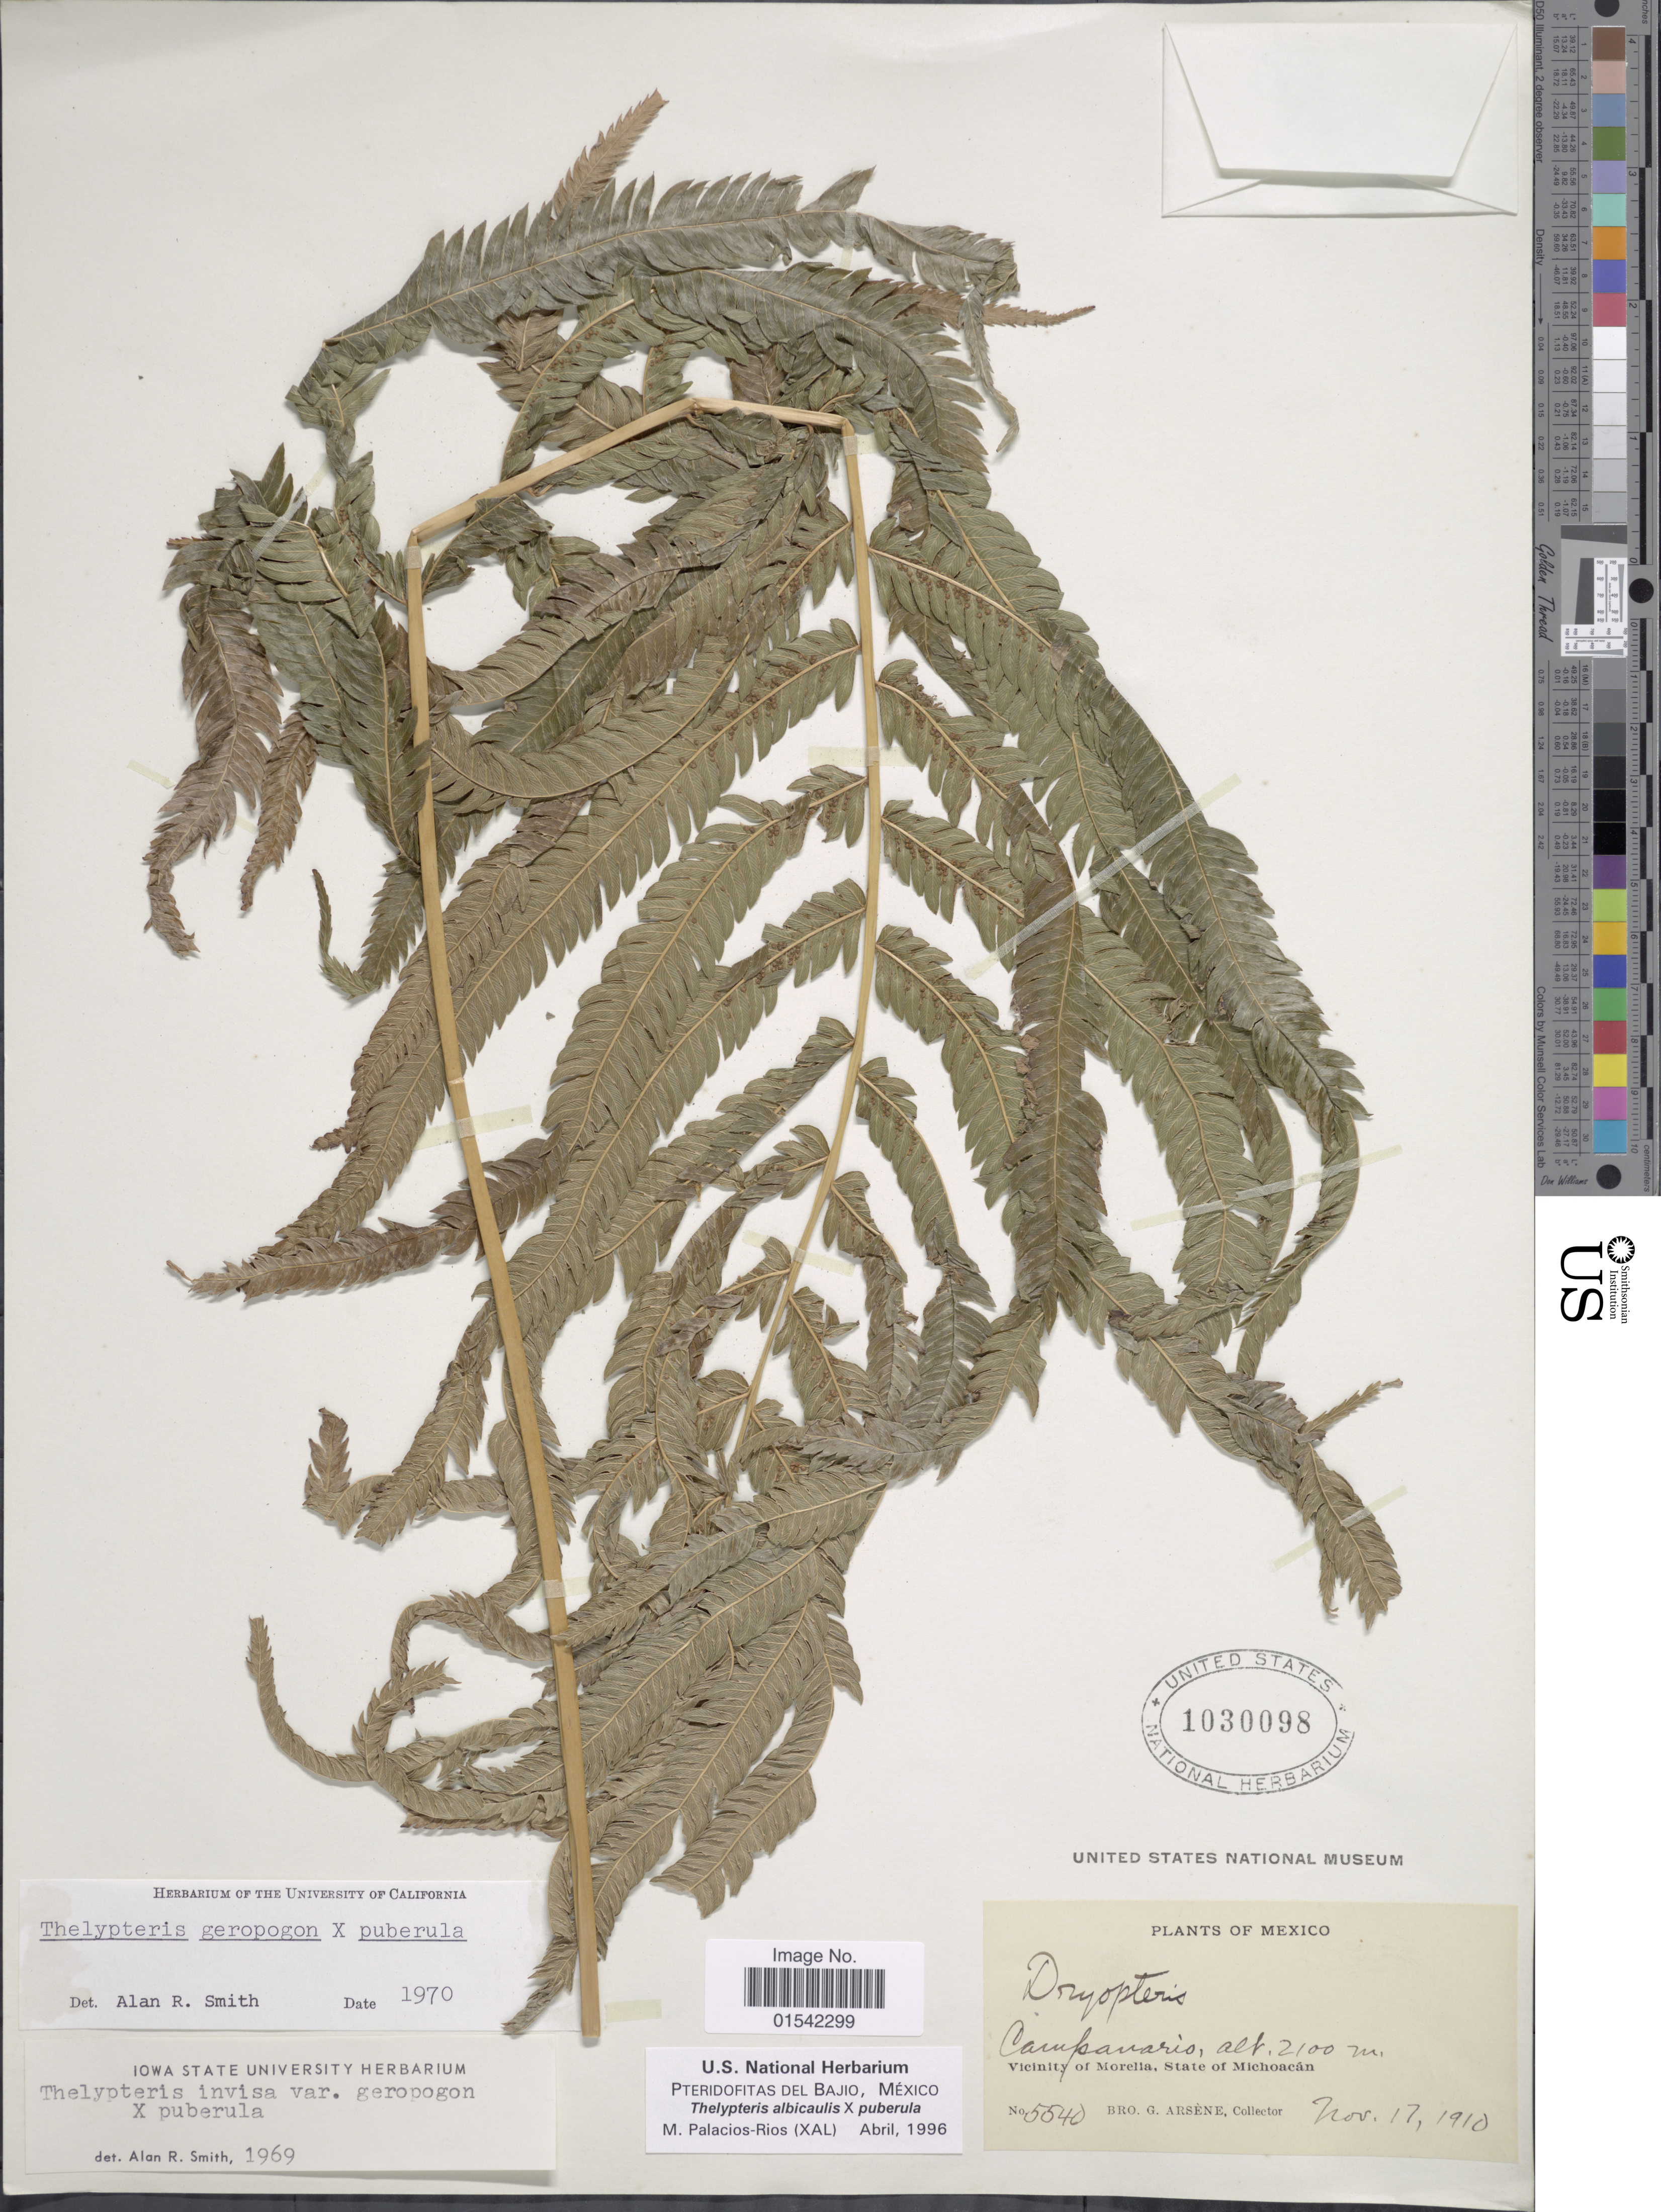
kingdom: Plantae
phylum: Tracheophyta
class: Polypodiopsida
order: Polypodiales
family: Thelypteridaceae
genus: Cyclosorus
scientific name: Cyclosorus albicaulis (Fée) comb. nov., ined 2015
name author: (Fée)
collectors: Bro. G. Arsène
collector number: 5540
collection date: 1910-11-17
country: Mexico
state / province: Michoacán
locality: Campavaris, Vicinity of Morelia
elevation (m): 2100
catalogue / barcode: US 1030098